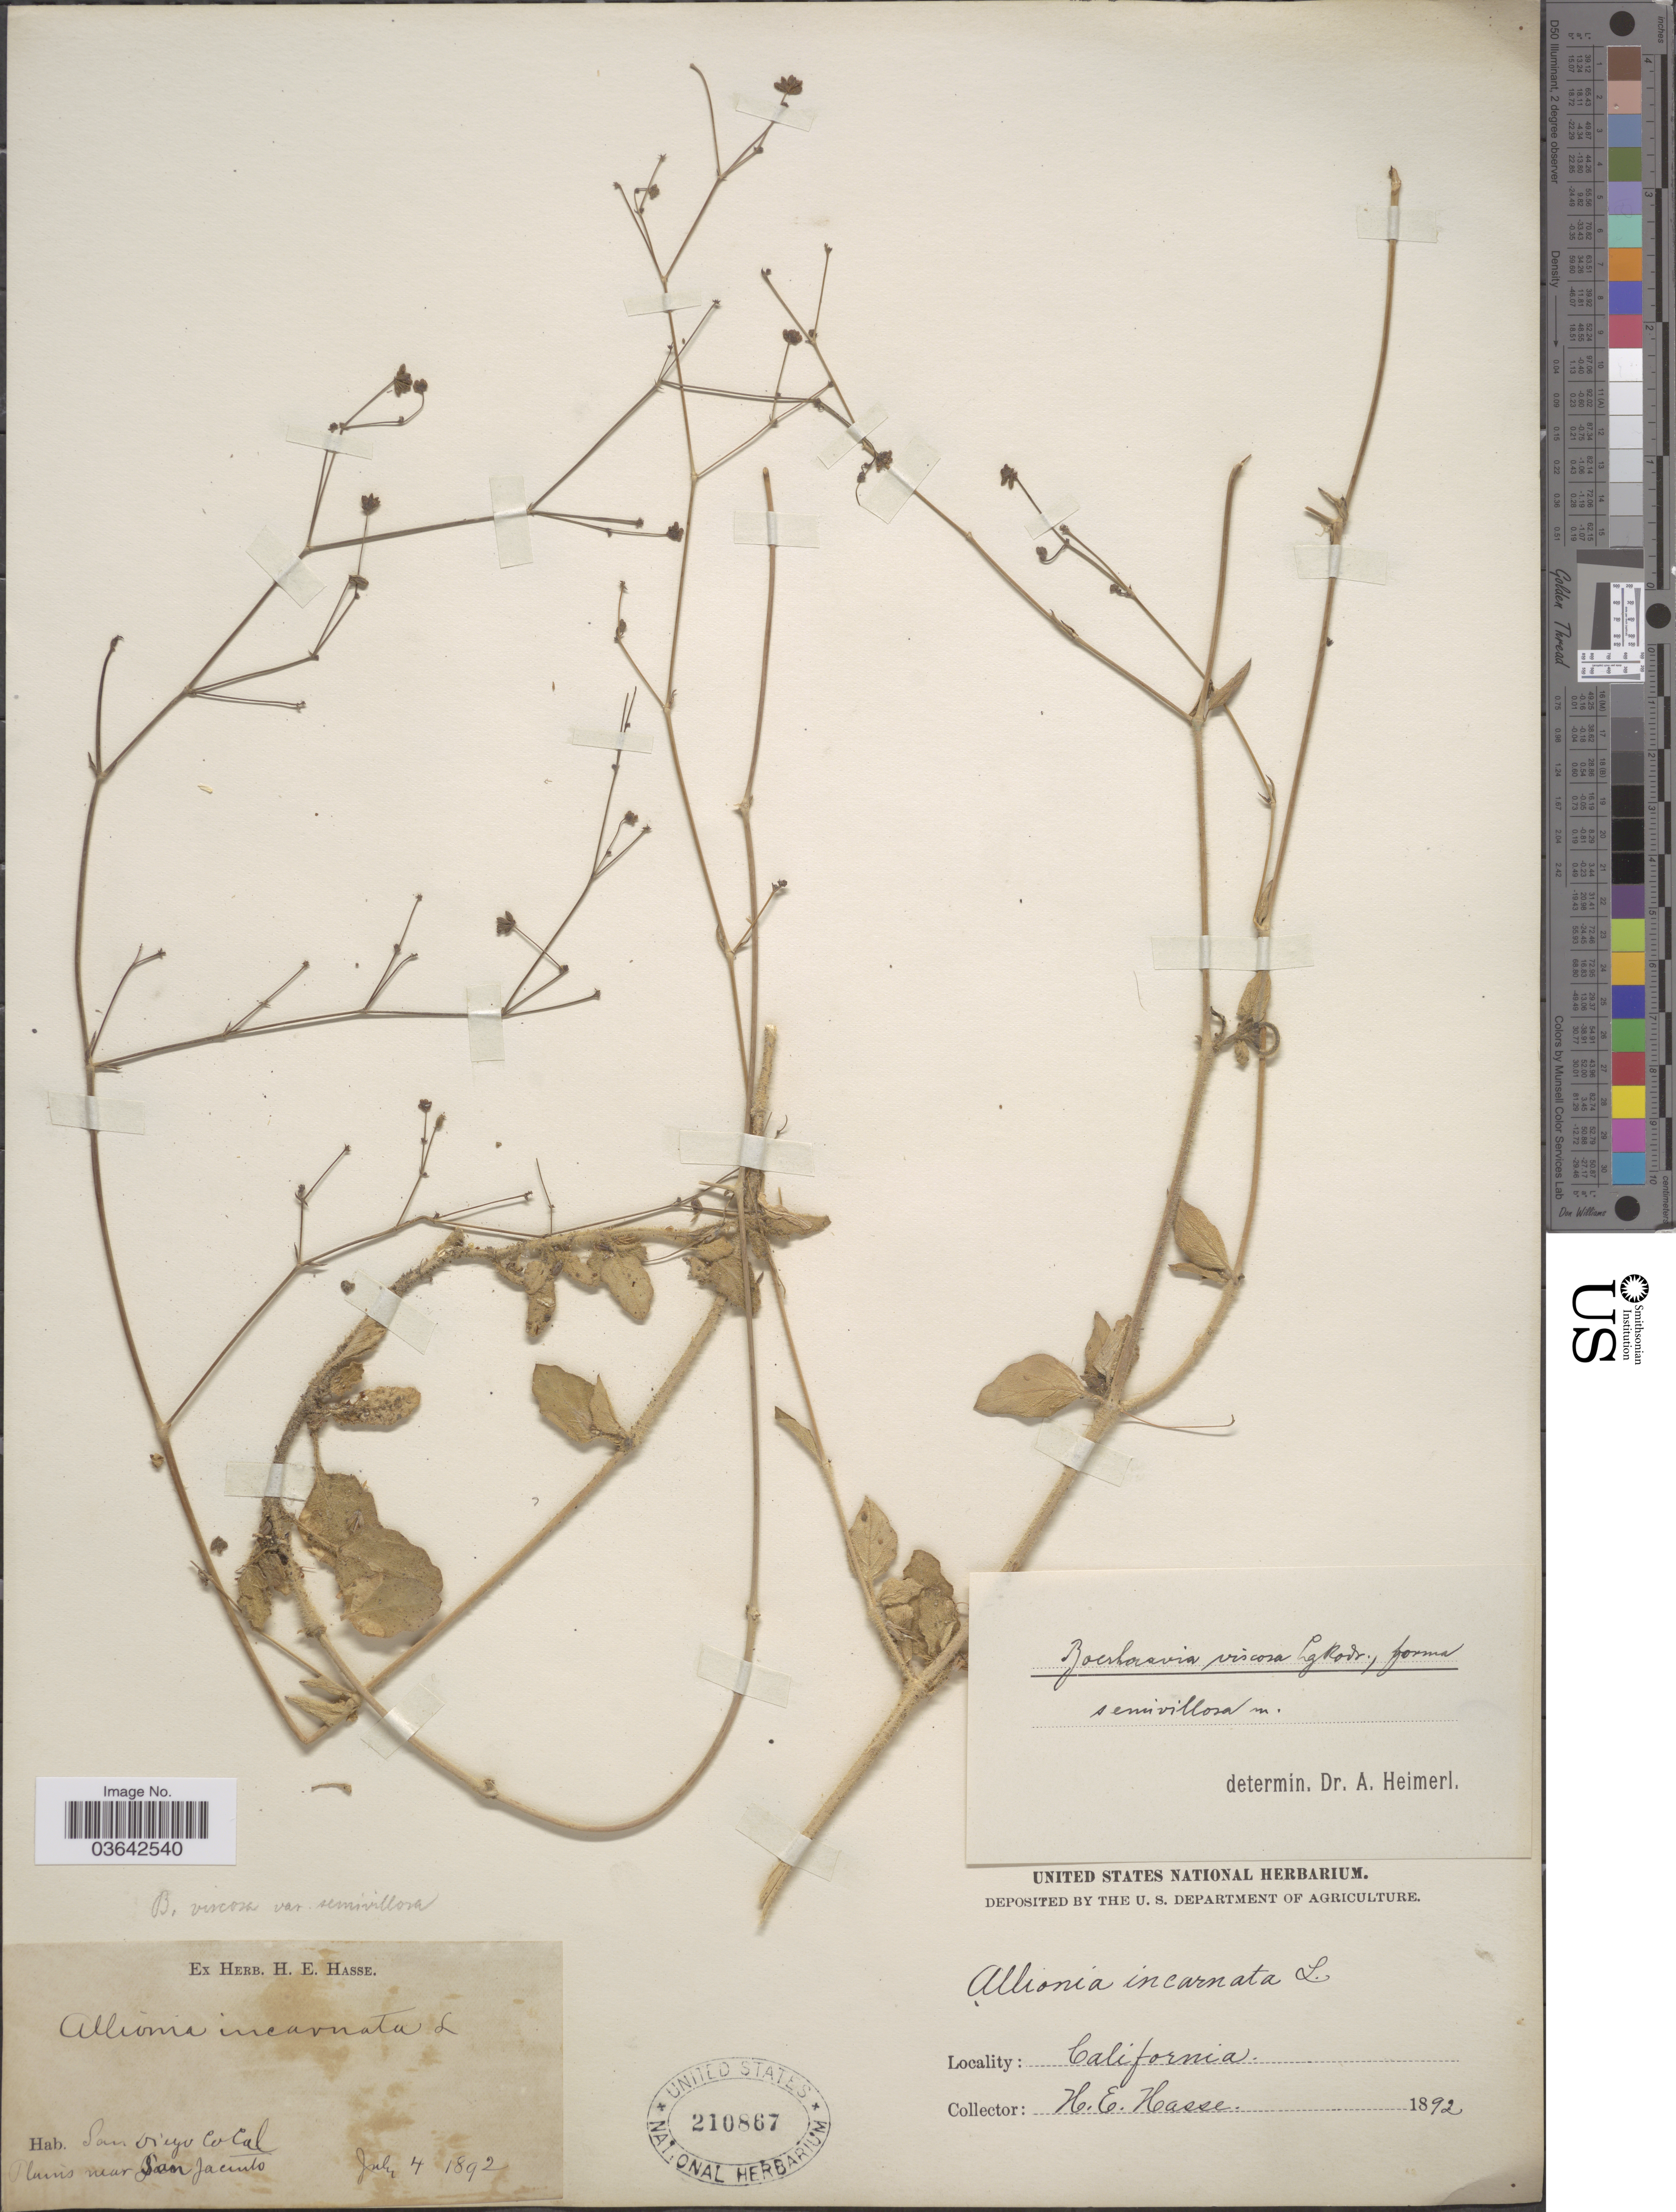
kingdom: Plantae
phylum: Tracheophyta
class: Magnoliopsida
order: Caryophyllales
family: Nyctaginaceae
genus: Boerhavia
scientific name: Boerhavia coccinea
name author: Mill.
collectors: H. E. Hasse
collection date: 1892-07-04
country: United States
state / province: California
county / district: San Diego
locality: San Diego Co. Plains near San Jacinto.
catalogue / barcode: US 210867